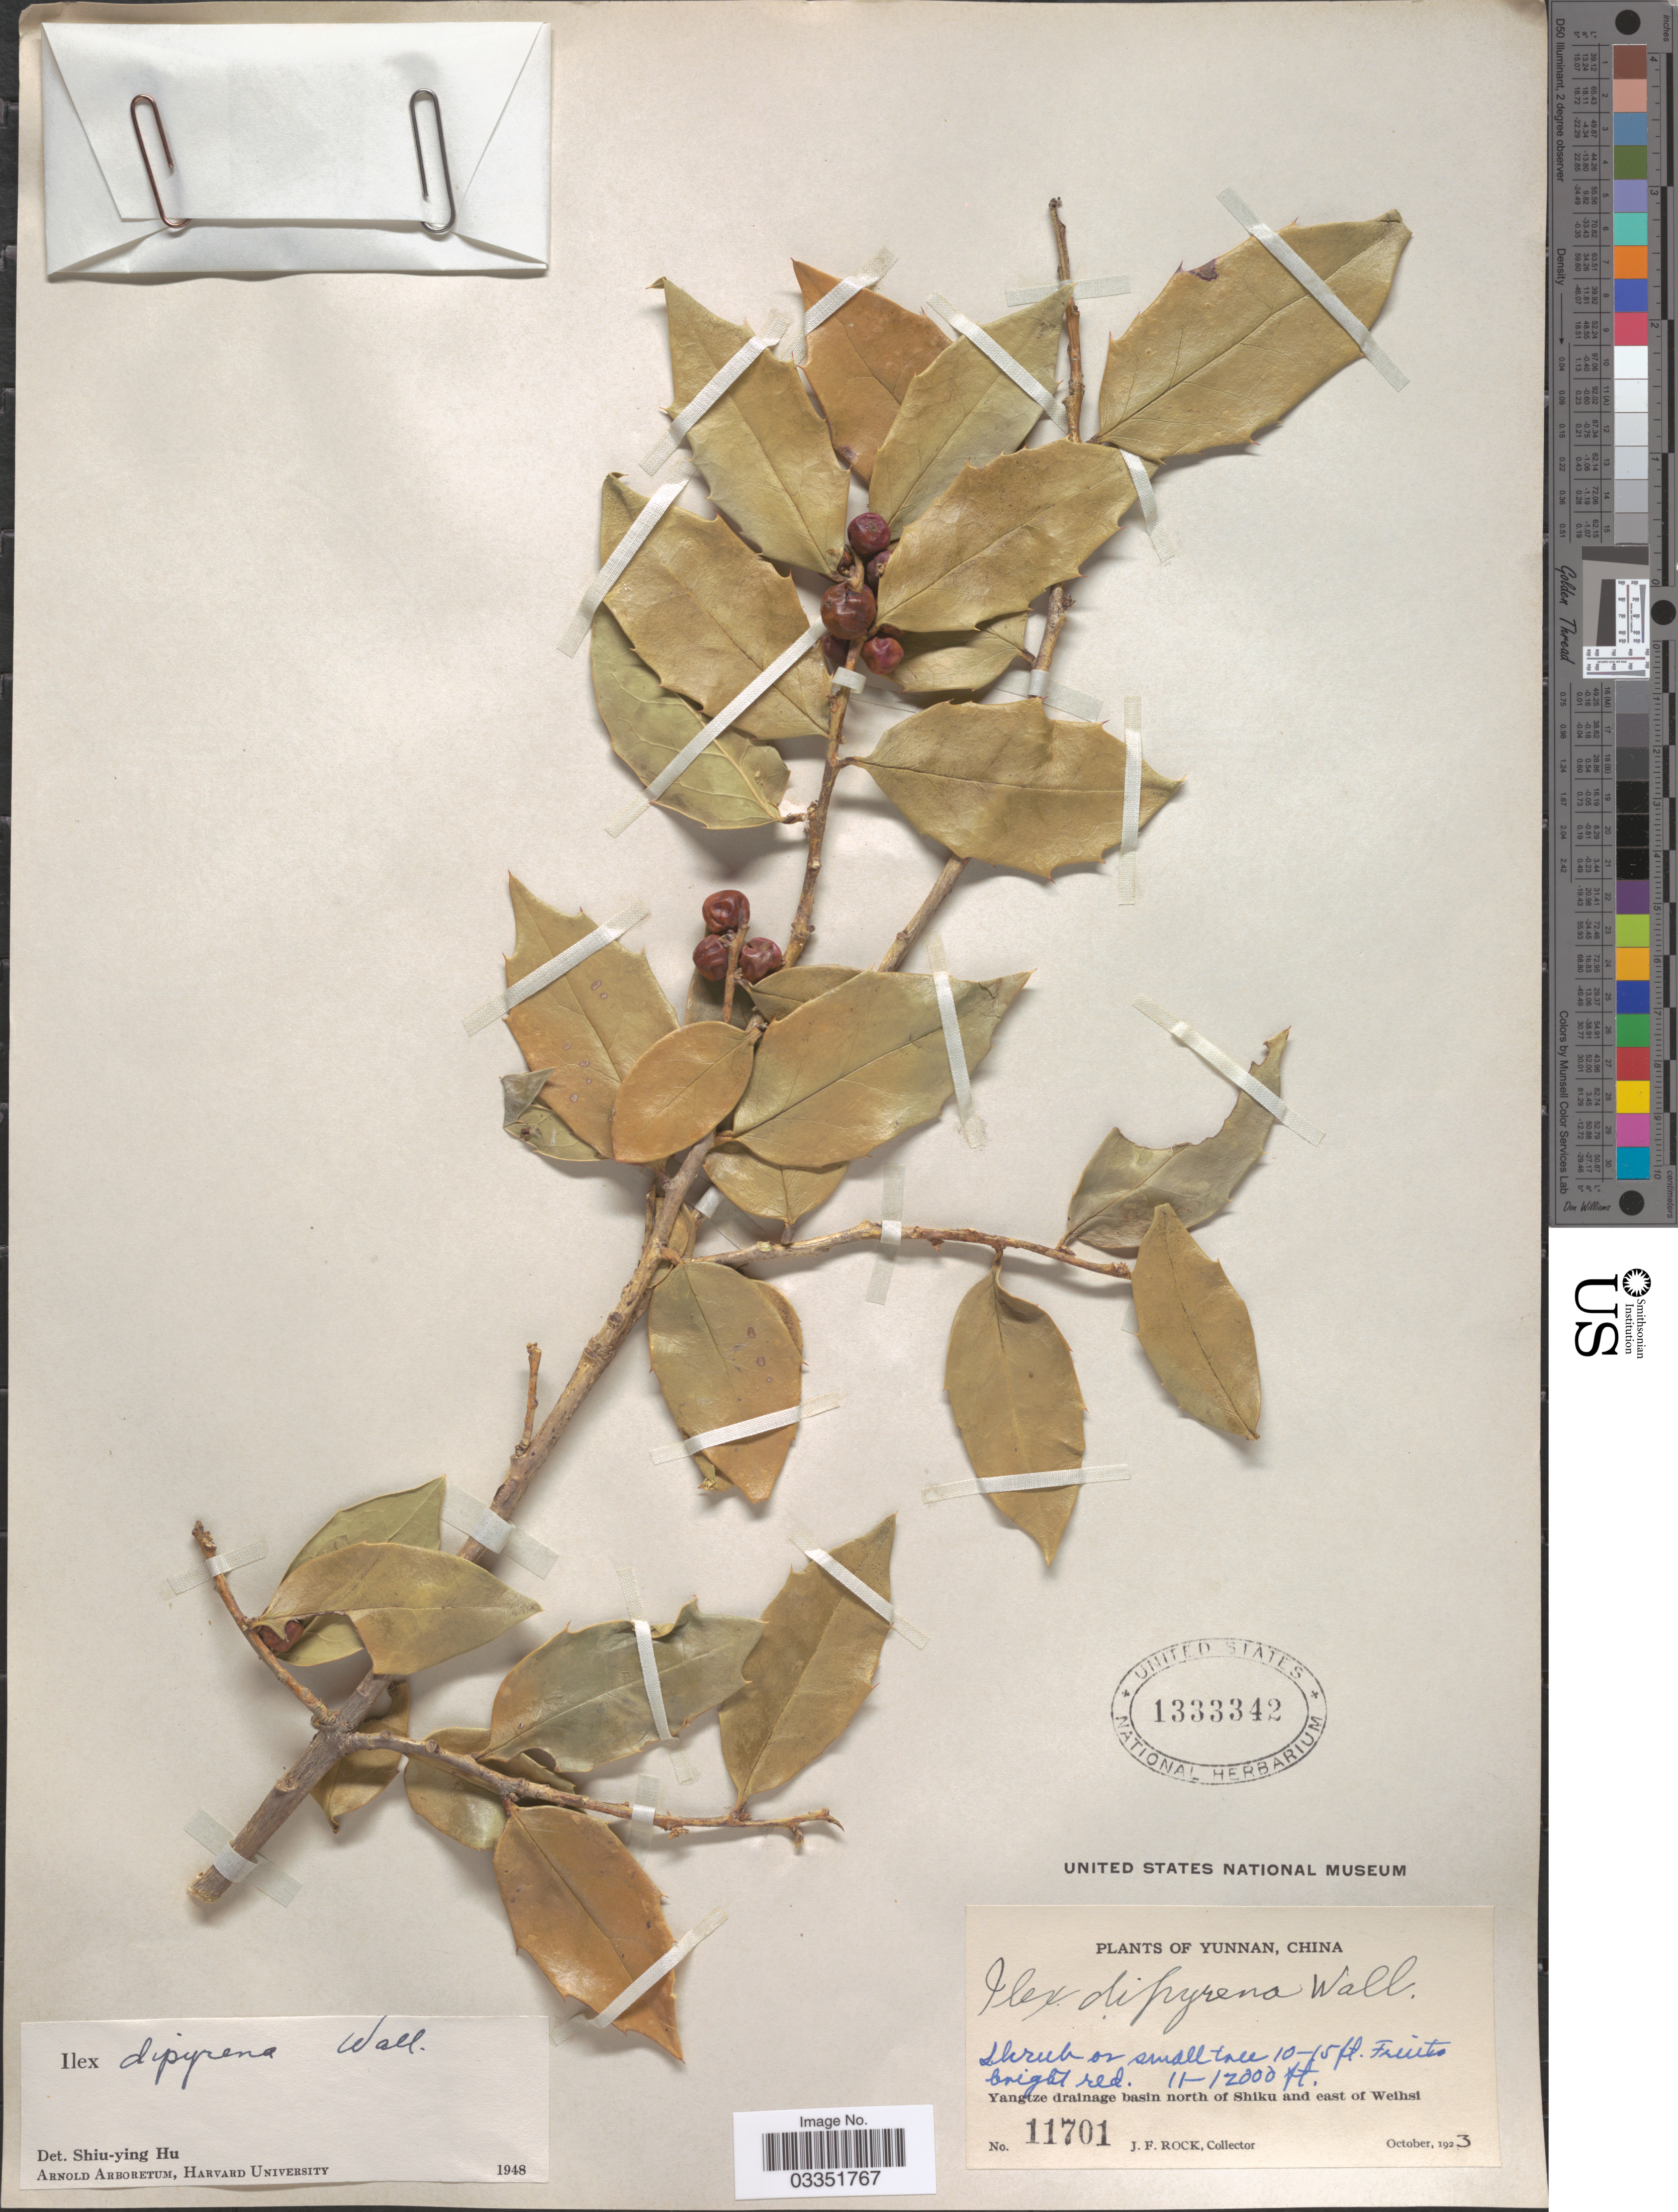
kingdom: Plantae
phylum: Tracheophyta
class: Magnoliopsida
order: Aquifoliales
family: Aquifoliaceae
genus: Ilex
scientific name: Ilex dipyrena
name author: Wall.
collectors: J. Rock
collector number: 11701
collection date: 1923-10-03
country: China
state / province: Yunnan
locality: Yangtze drainage basin north of Shiku and east of Weihsi.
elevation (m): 3353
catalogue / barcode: US 1333342